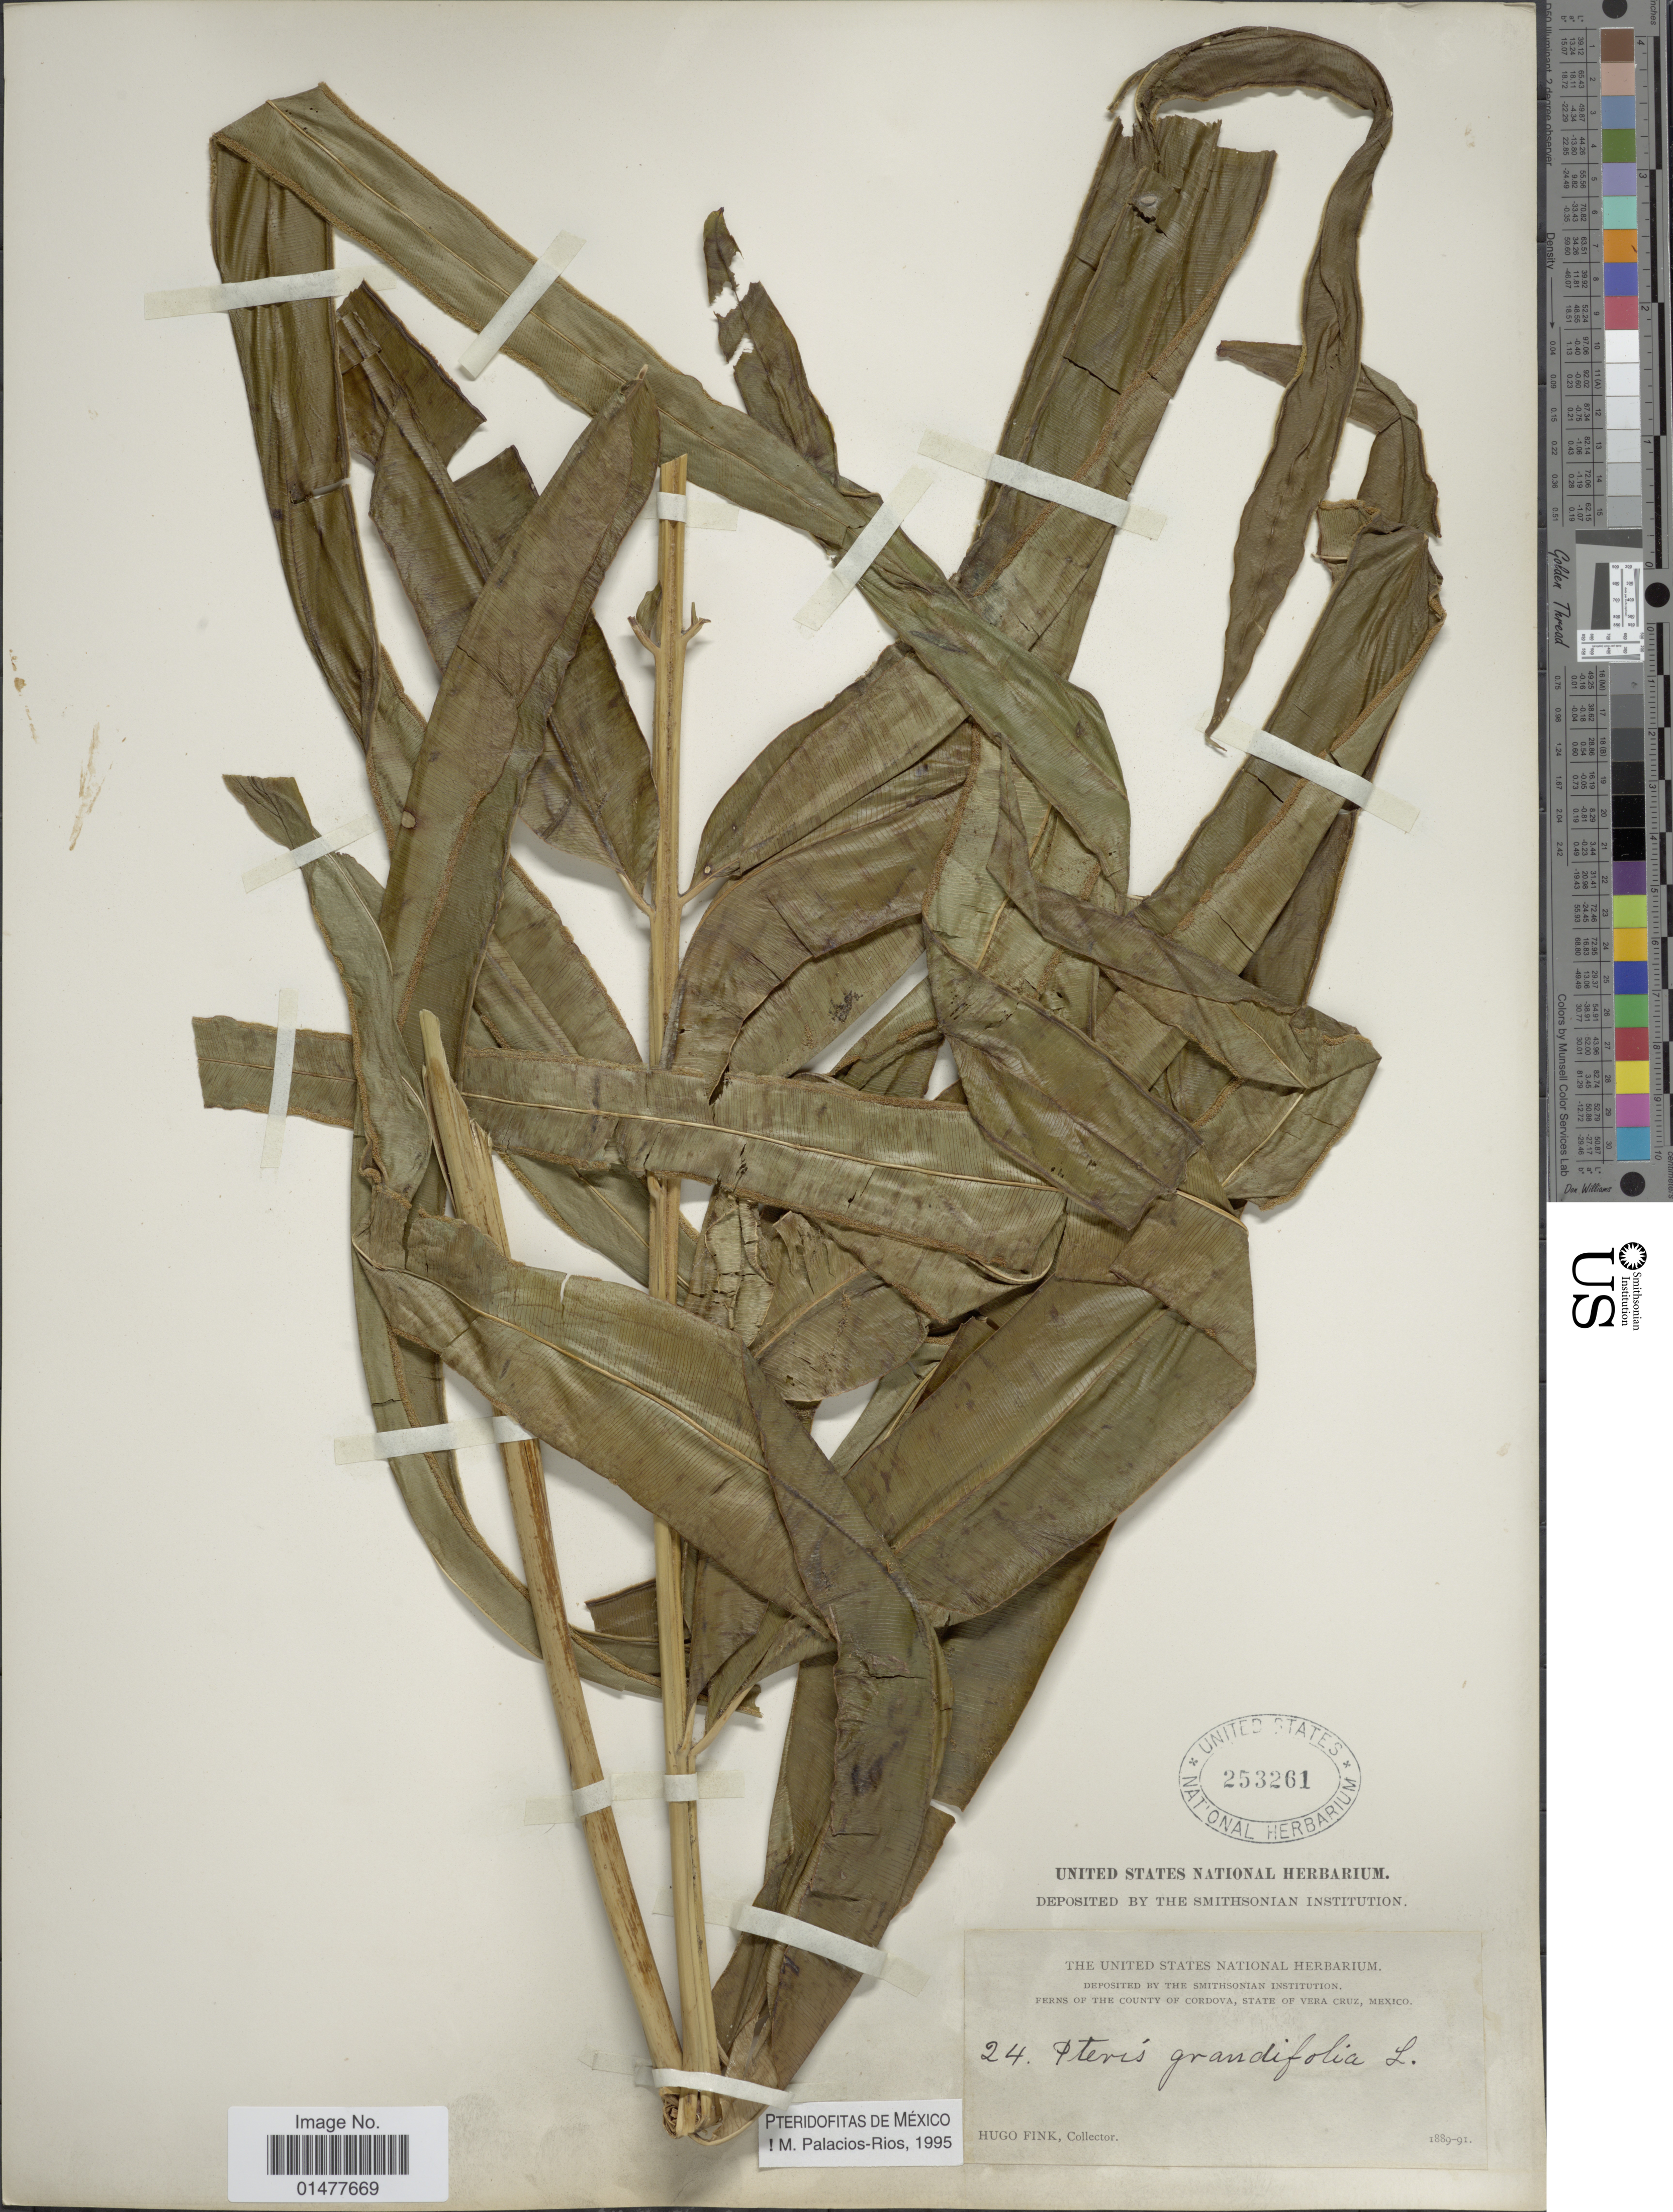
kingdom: Plantae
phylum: Tracheophyta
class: Polypodiopsida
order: Polypodiales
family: Pteridaceae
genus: Pteris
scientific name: Pteris grandifolia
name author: L.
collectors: H. Fink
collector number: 24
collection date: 1889/1891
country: Mexico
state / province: Veracruz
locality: County of Cordova, State of Vera Cruz.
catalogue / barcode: US 253261